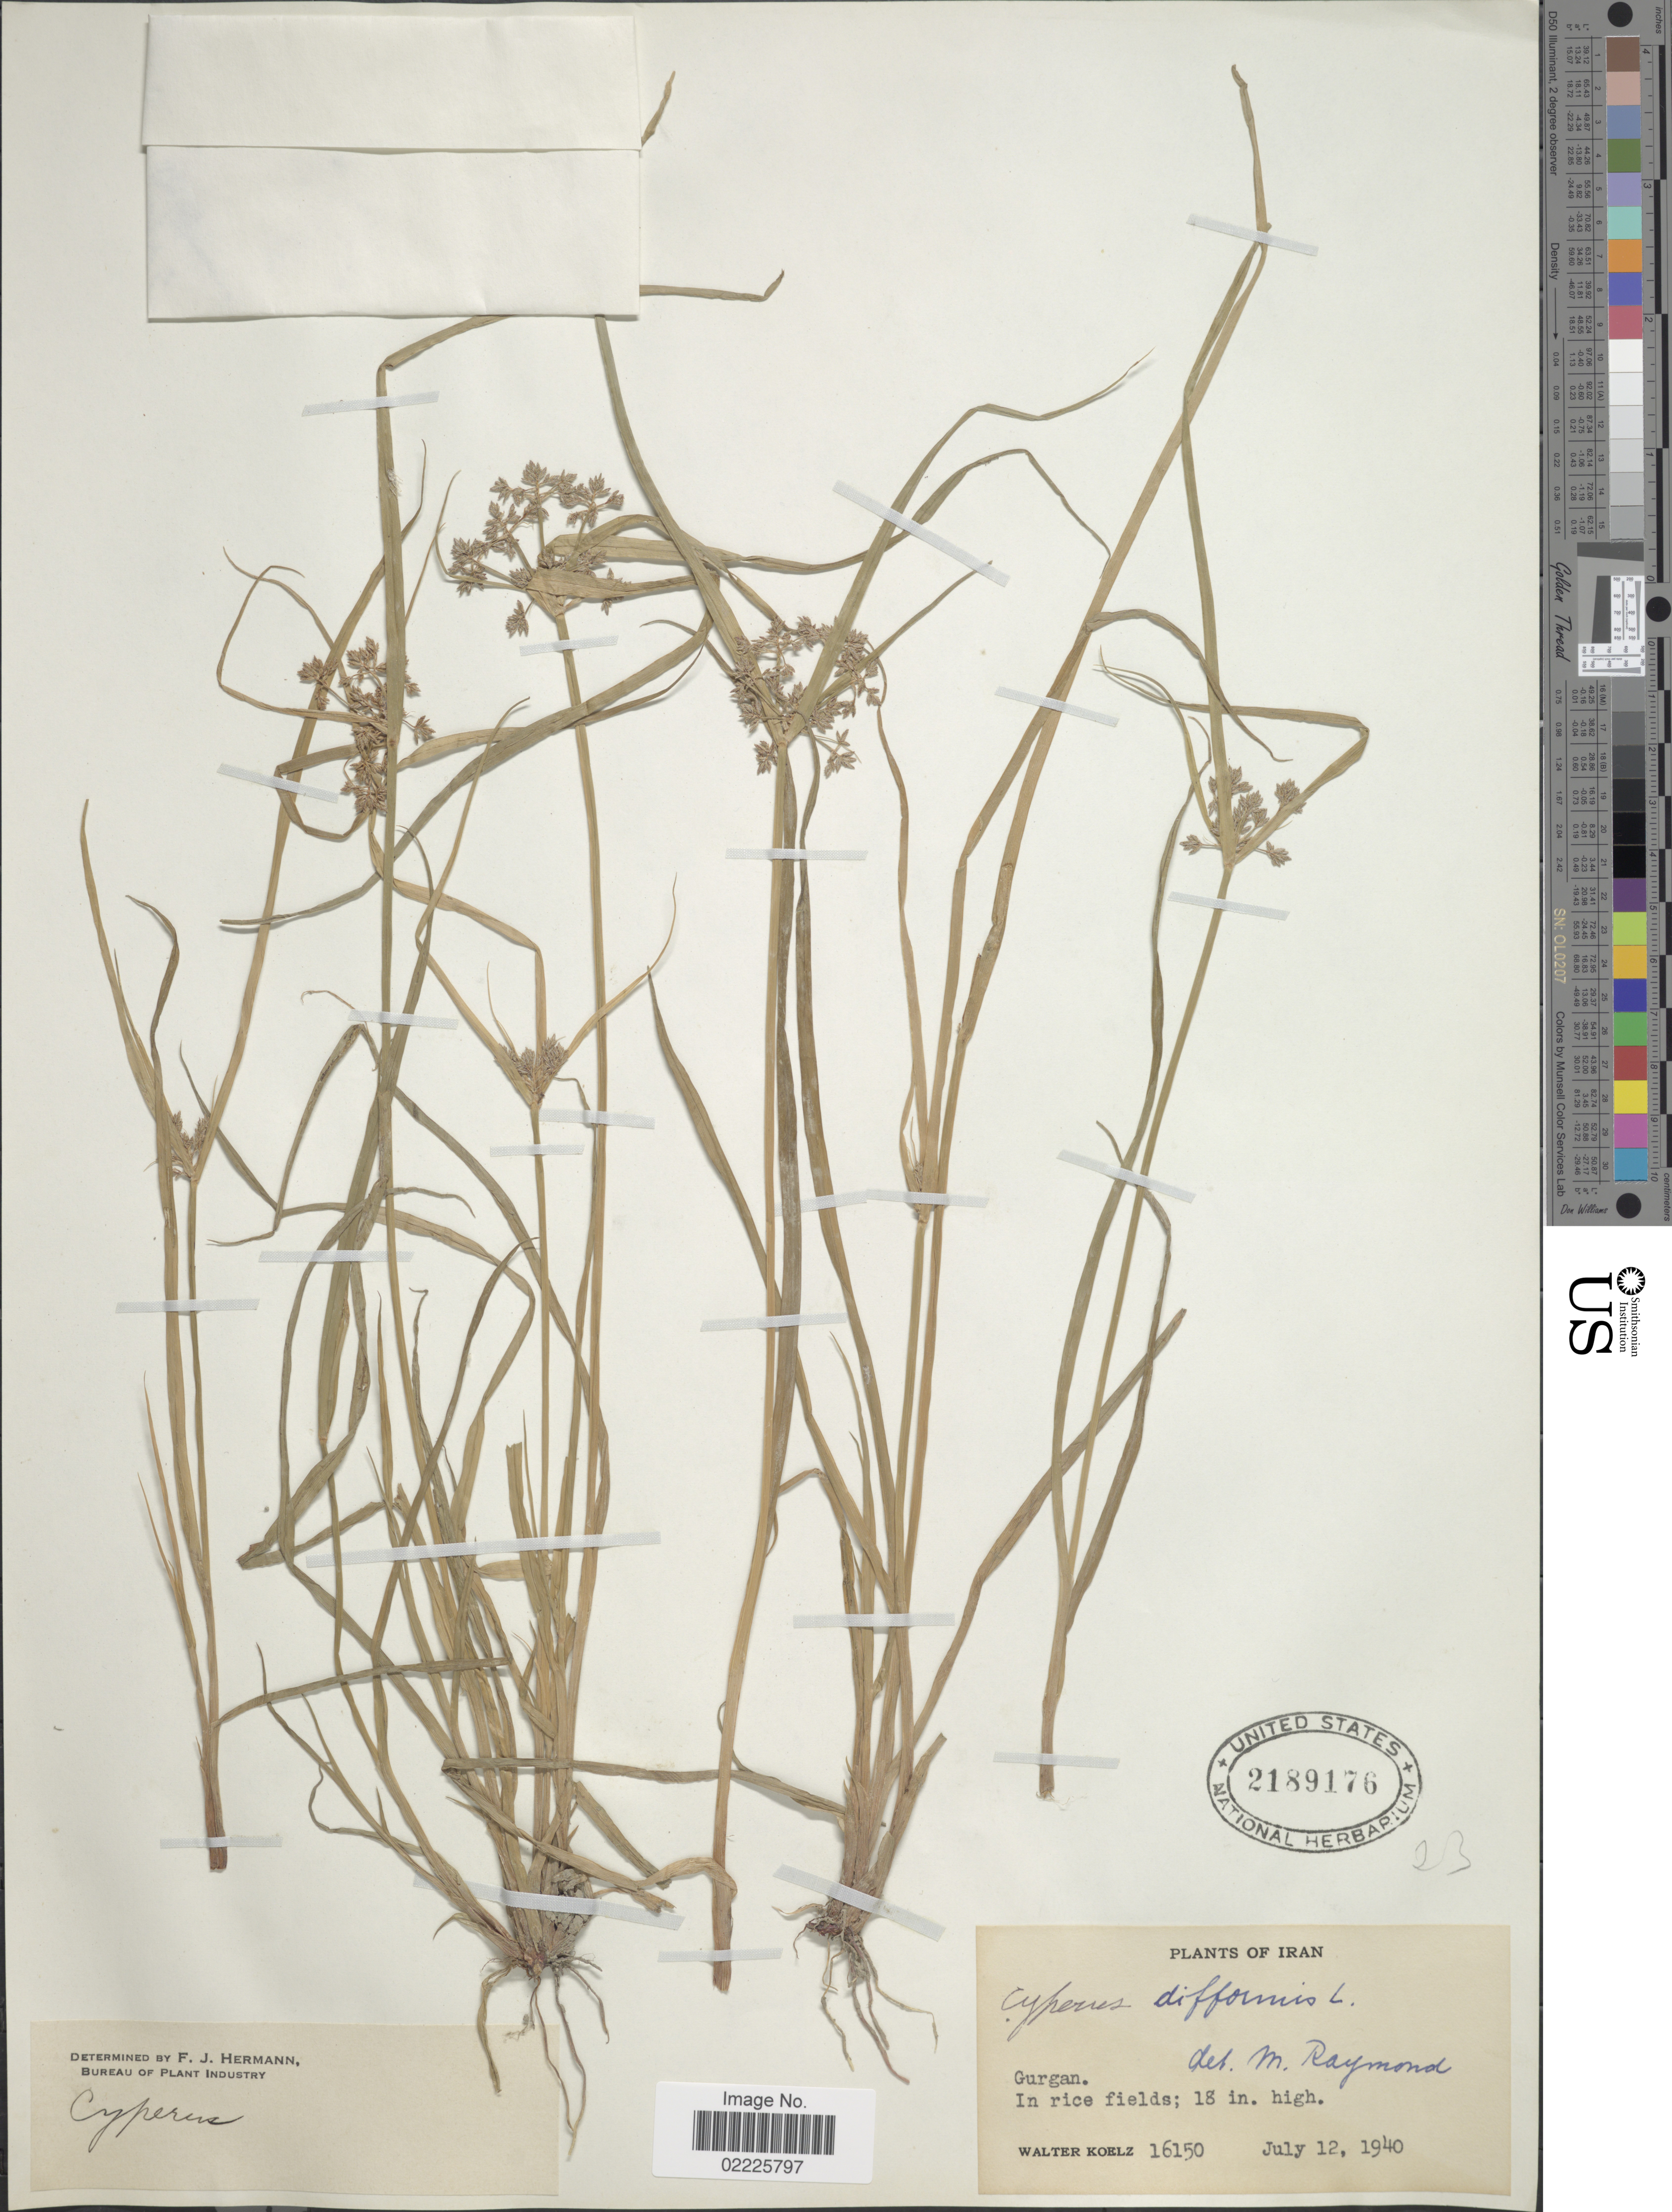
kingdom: Plantae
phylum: Tracheophyta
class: Liliopsida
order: Poales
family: Cyperaceae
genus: Cyperus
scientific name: Cyperus difformis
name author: L.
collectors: W. N. Koelz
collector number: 16150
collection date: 1940-07-12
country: Iran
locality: Gurgan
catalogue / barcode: US 2189176